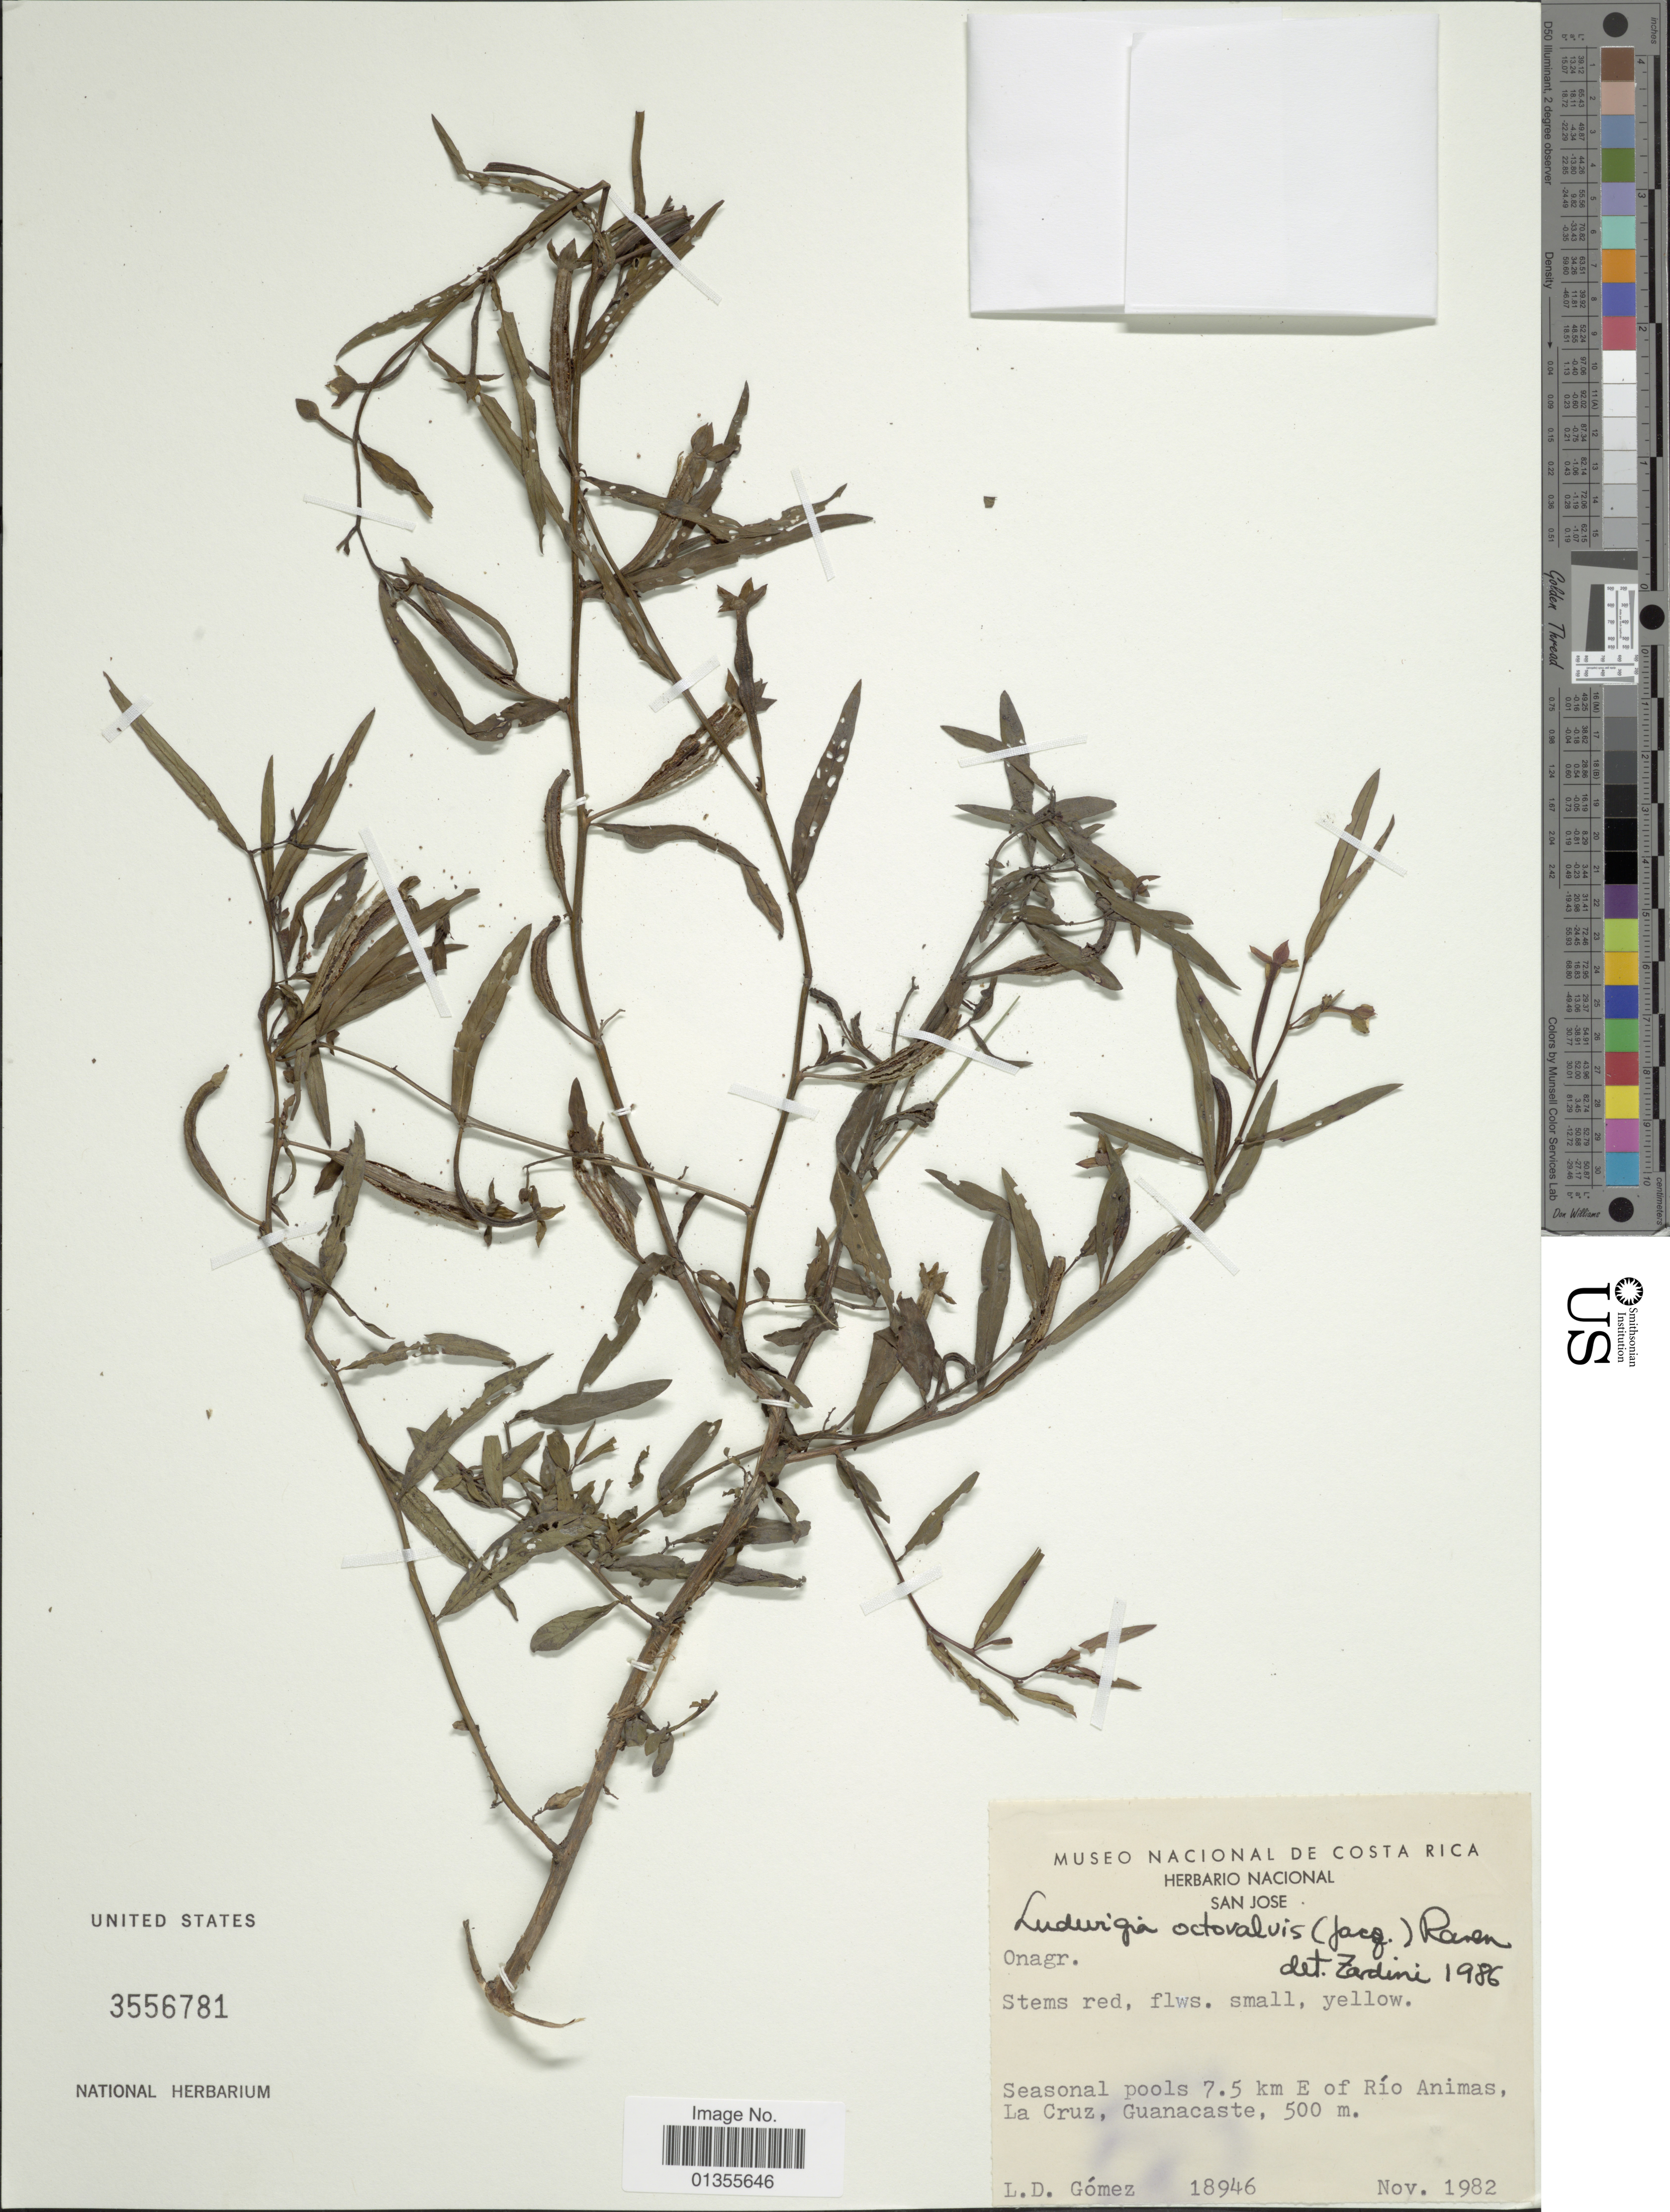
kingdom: Plantae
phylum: Tracheophyta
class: Magnoliopsida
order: Myrtales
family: Onagraceae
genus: Ludwigia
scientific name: Ludwigia octovalvis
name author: (Jacq.) P.H. Raven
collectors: L. D. Gómez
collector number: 18946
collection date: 1982-11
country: Costa Rica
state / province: Guanacaste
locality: San Jose. Seasonal pools 7.5 km E of Río Animas, La Cruz, Guanacaste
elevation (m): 500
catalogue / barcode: US 3556781